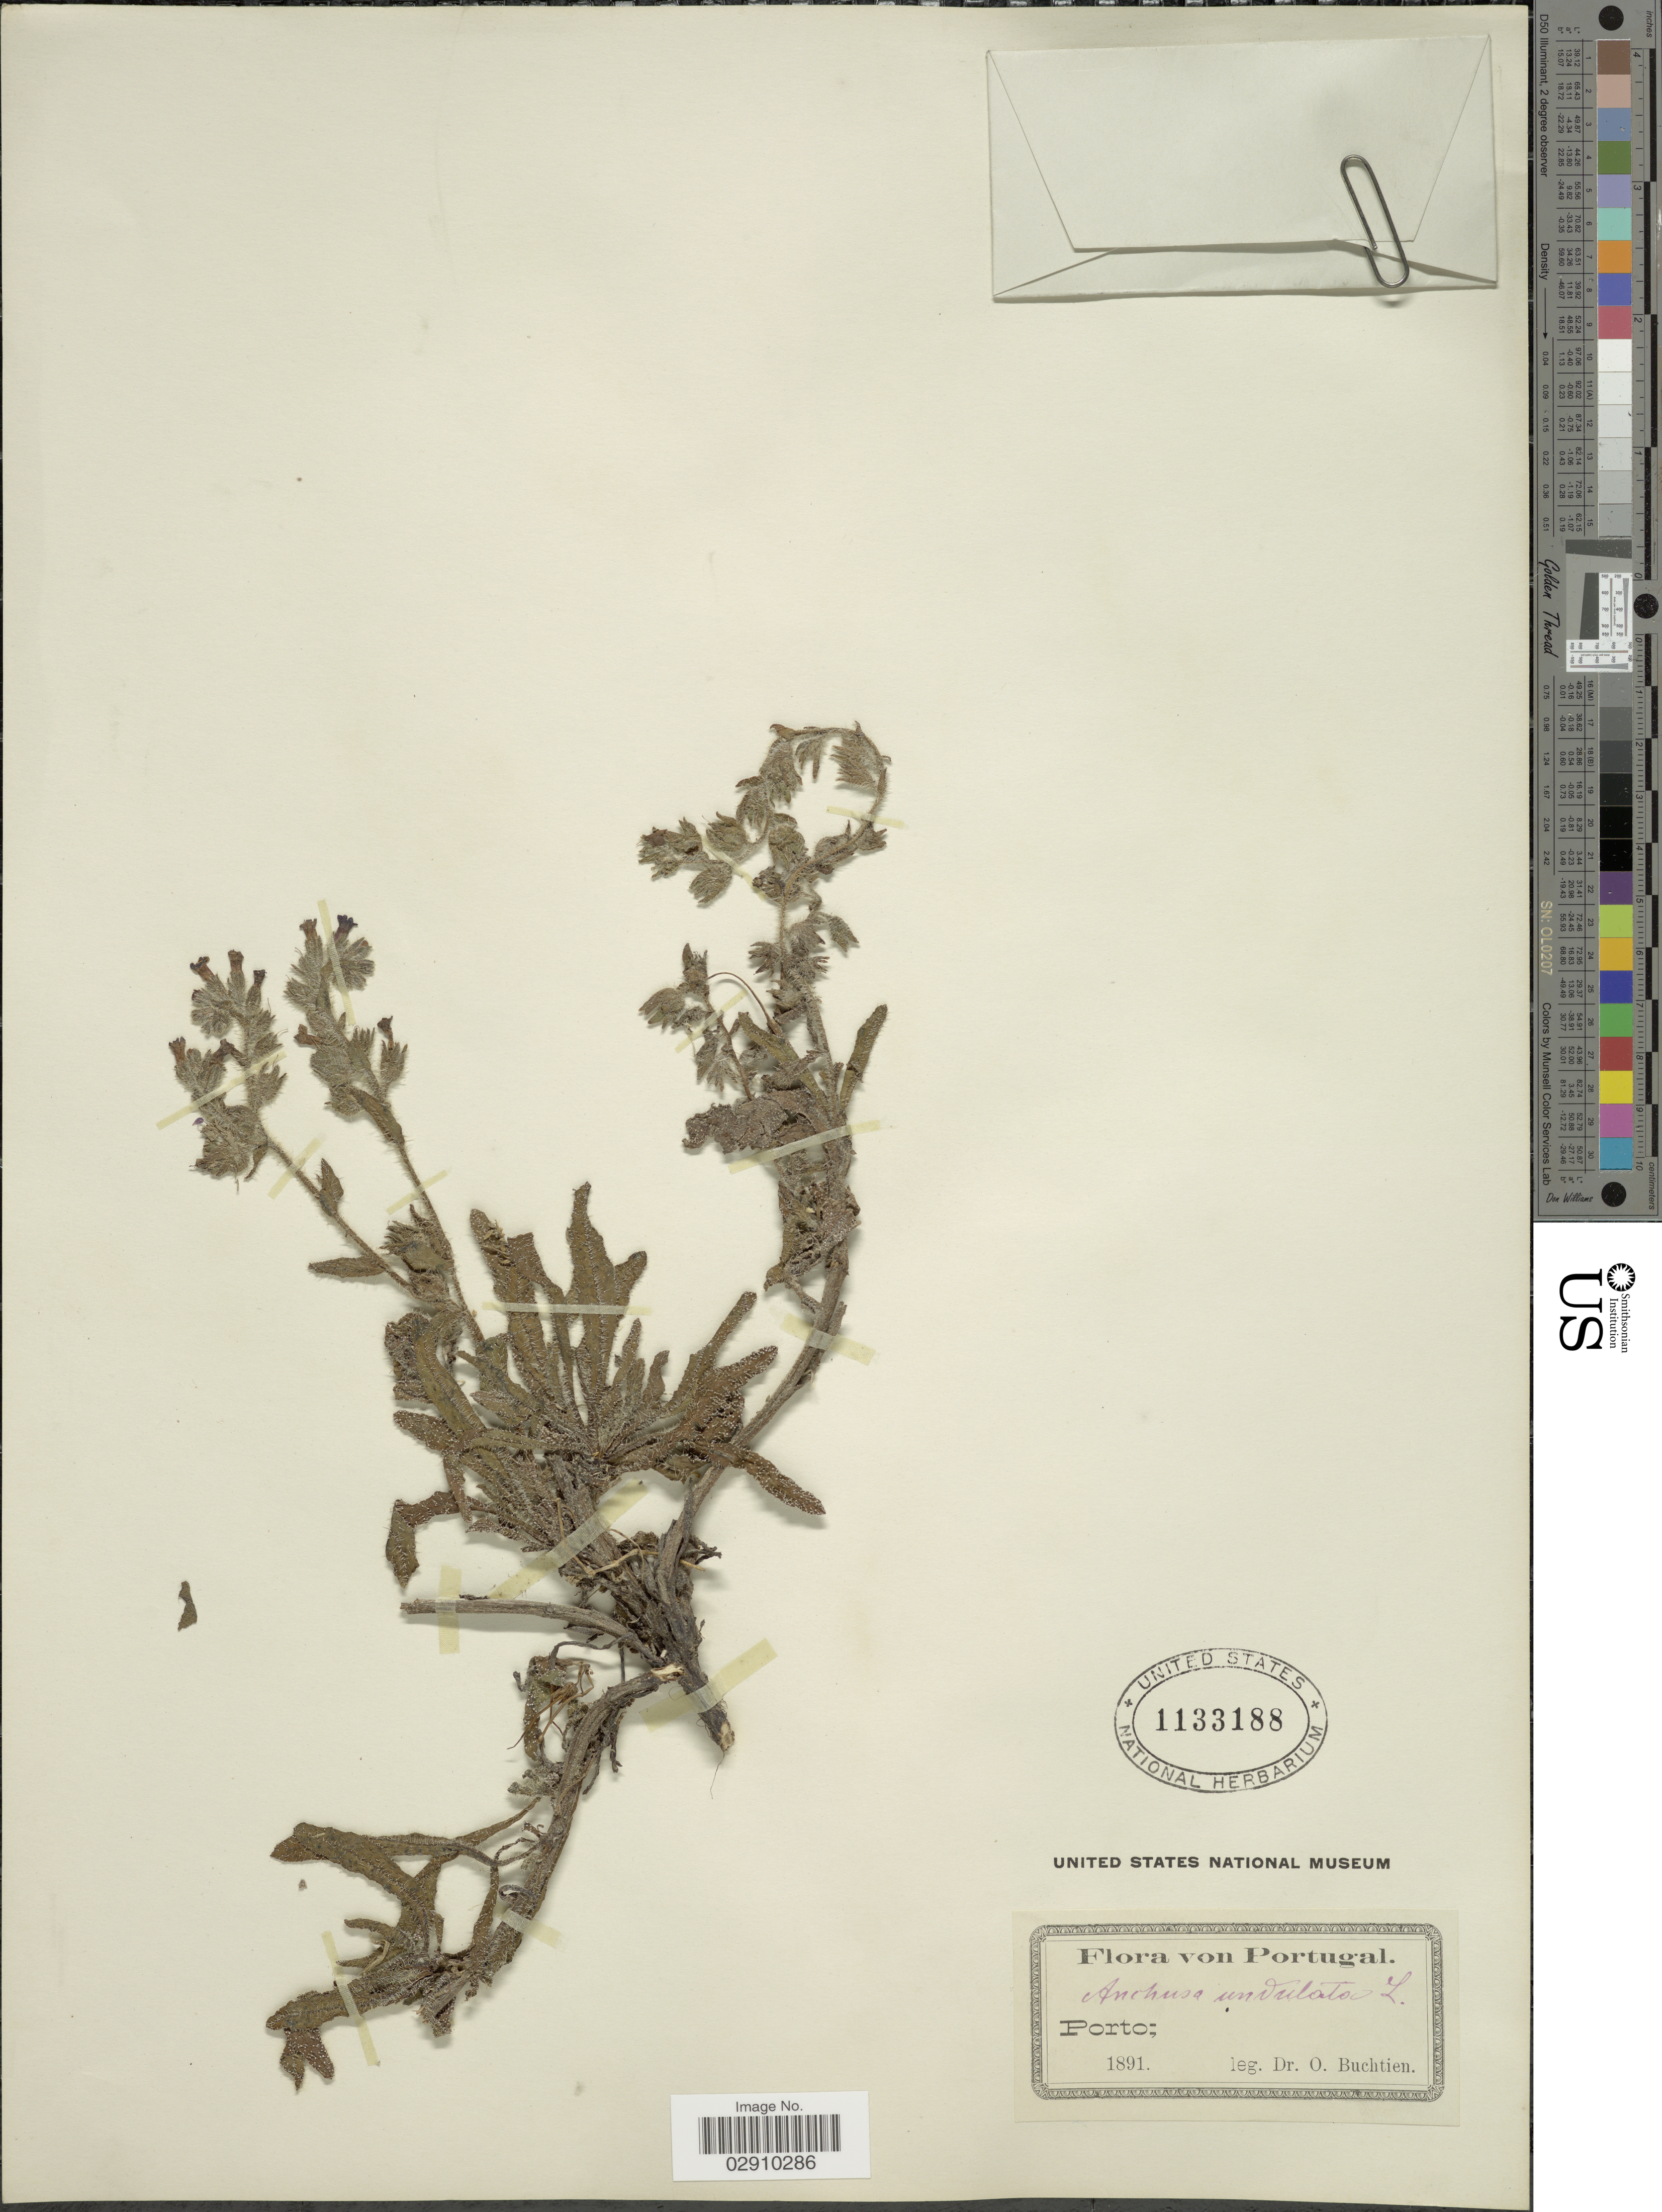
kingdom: Plantae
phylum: Tracheophyta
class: Magnoliopsida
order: Boraginales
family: Boraginaceae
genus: Anchusa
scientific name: Anchusa undulata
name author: L.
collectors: O. Buchtien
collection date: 1891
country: Portugal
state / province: Porto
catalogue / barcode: US 1133188